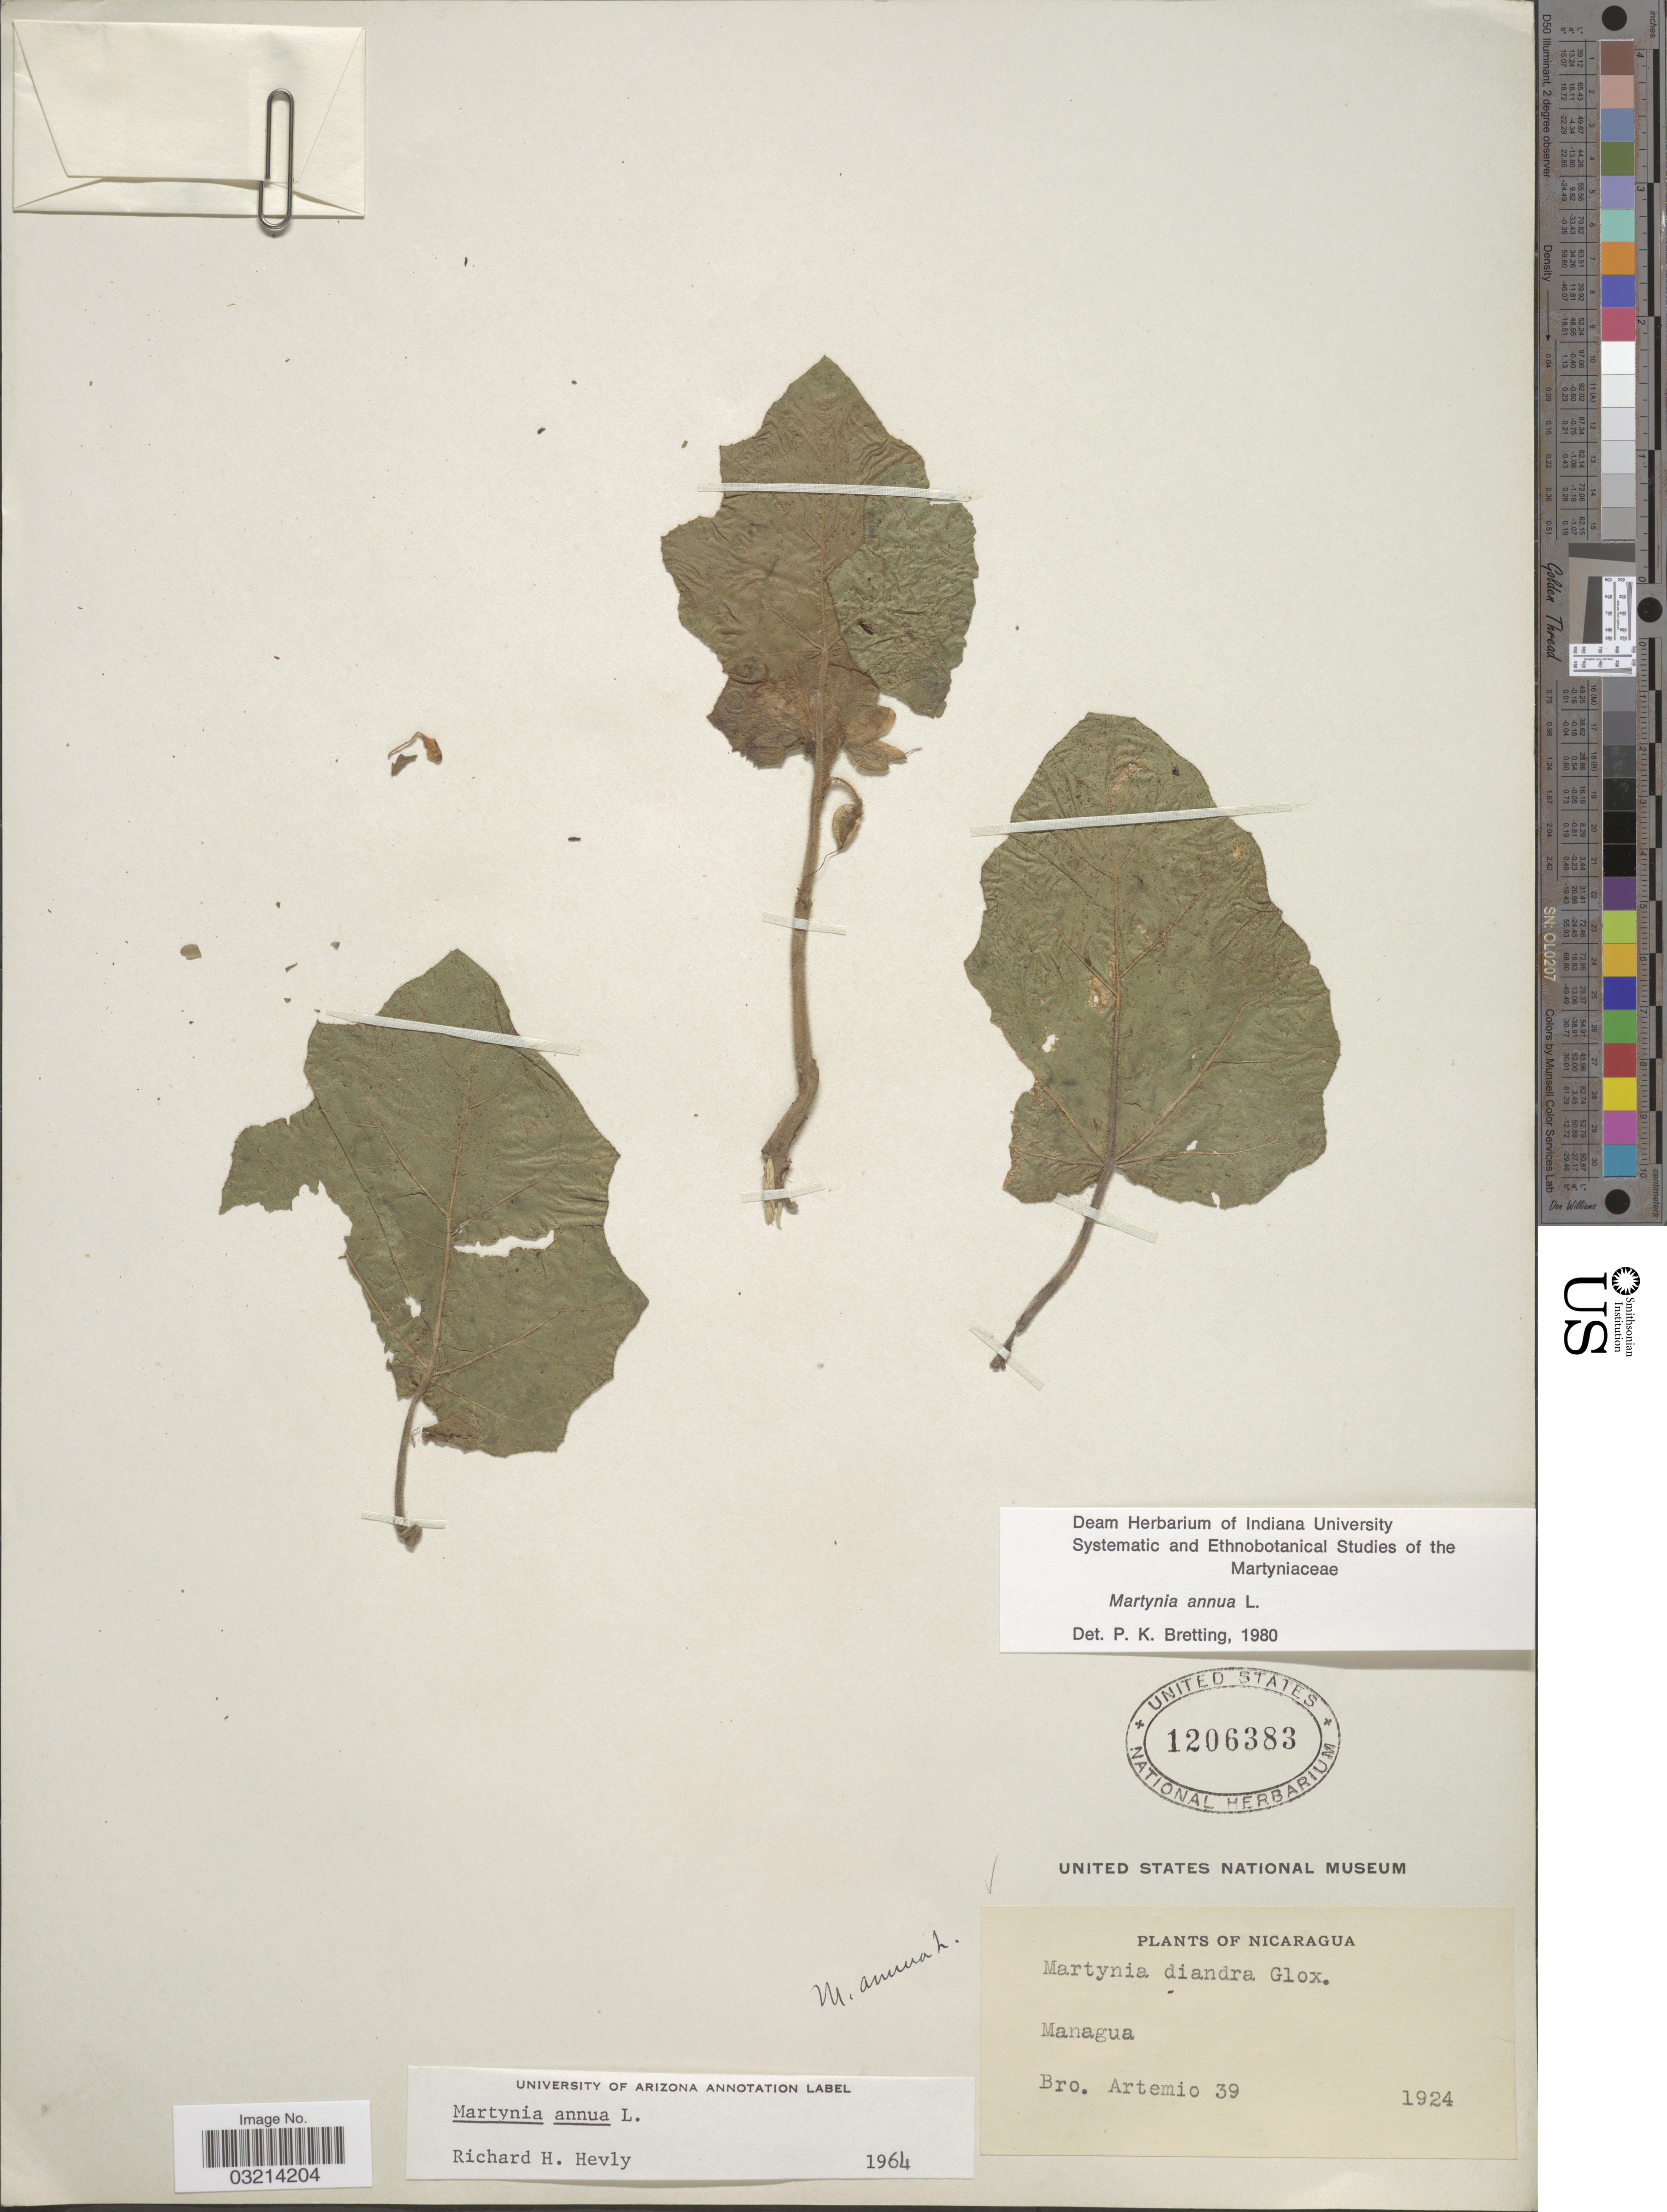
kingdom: Plantae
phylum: Tracheophyta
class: Magnoliopsida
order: Lamiales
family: Martyniaceae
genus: Martynia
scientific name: Martynia annua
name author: L.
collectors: B. Artemio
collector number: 39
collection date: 1924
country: Nicaragua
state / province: Managua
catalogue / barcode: US 1206383